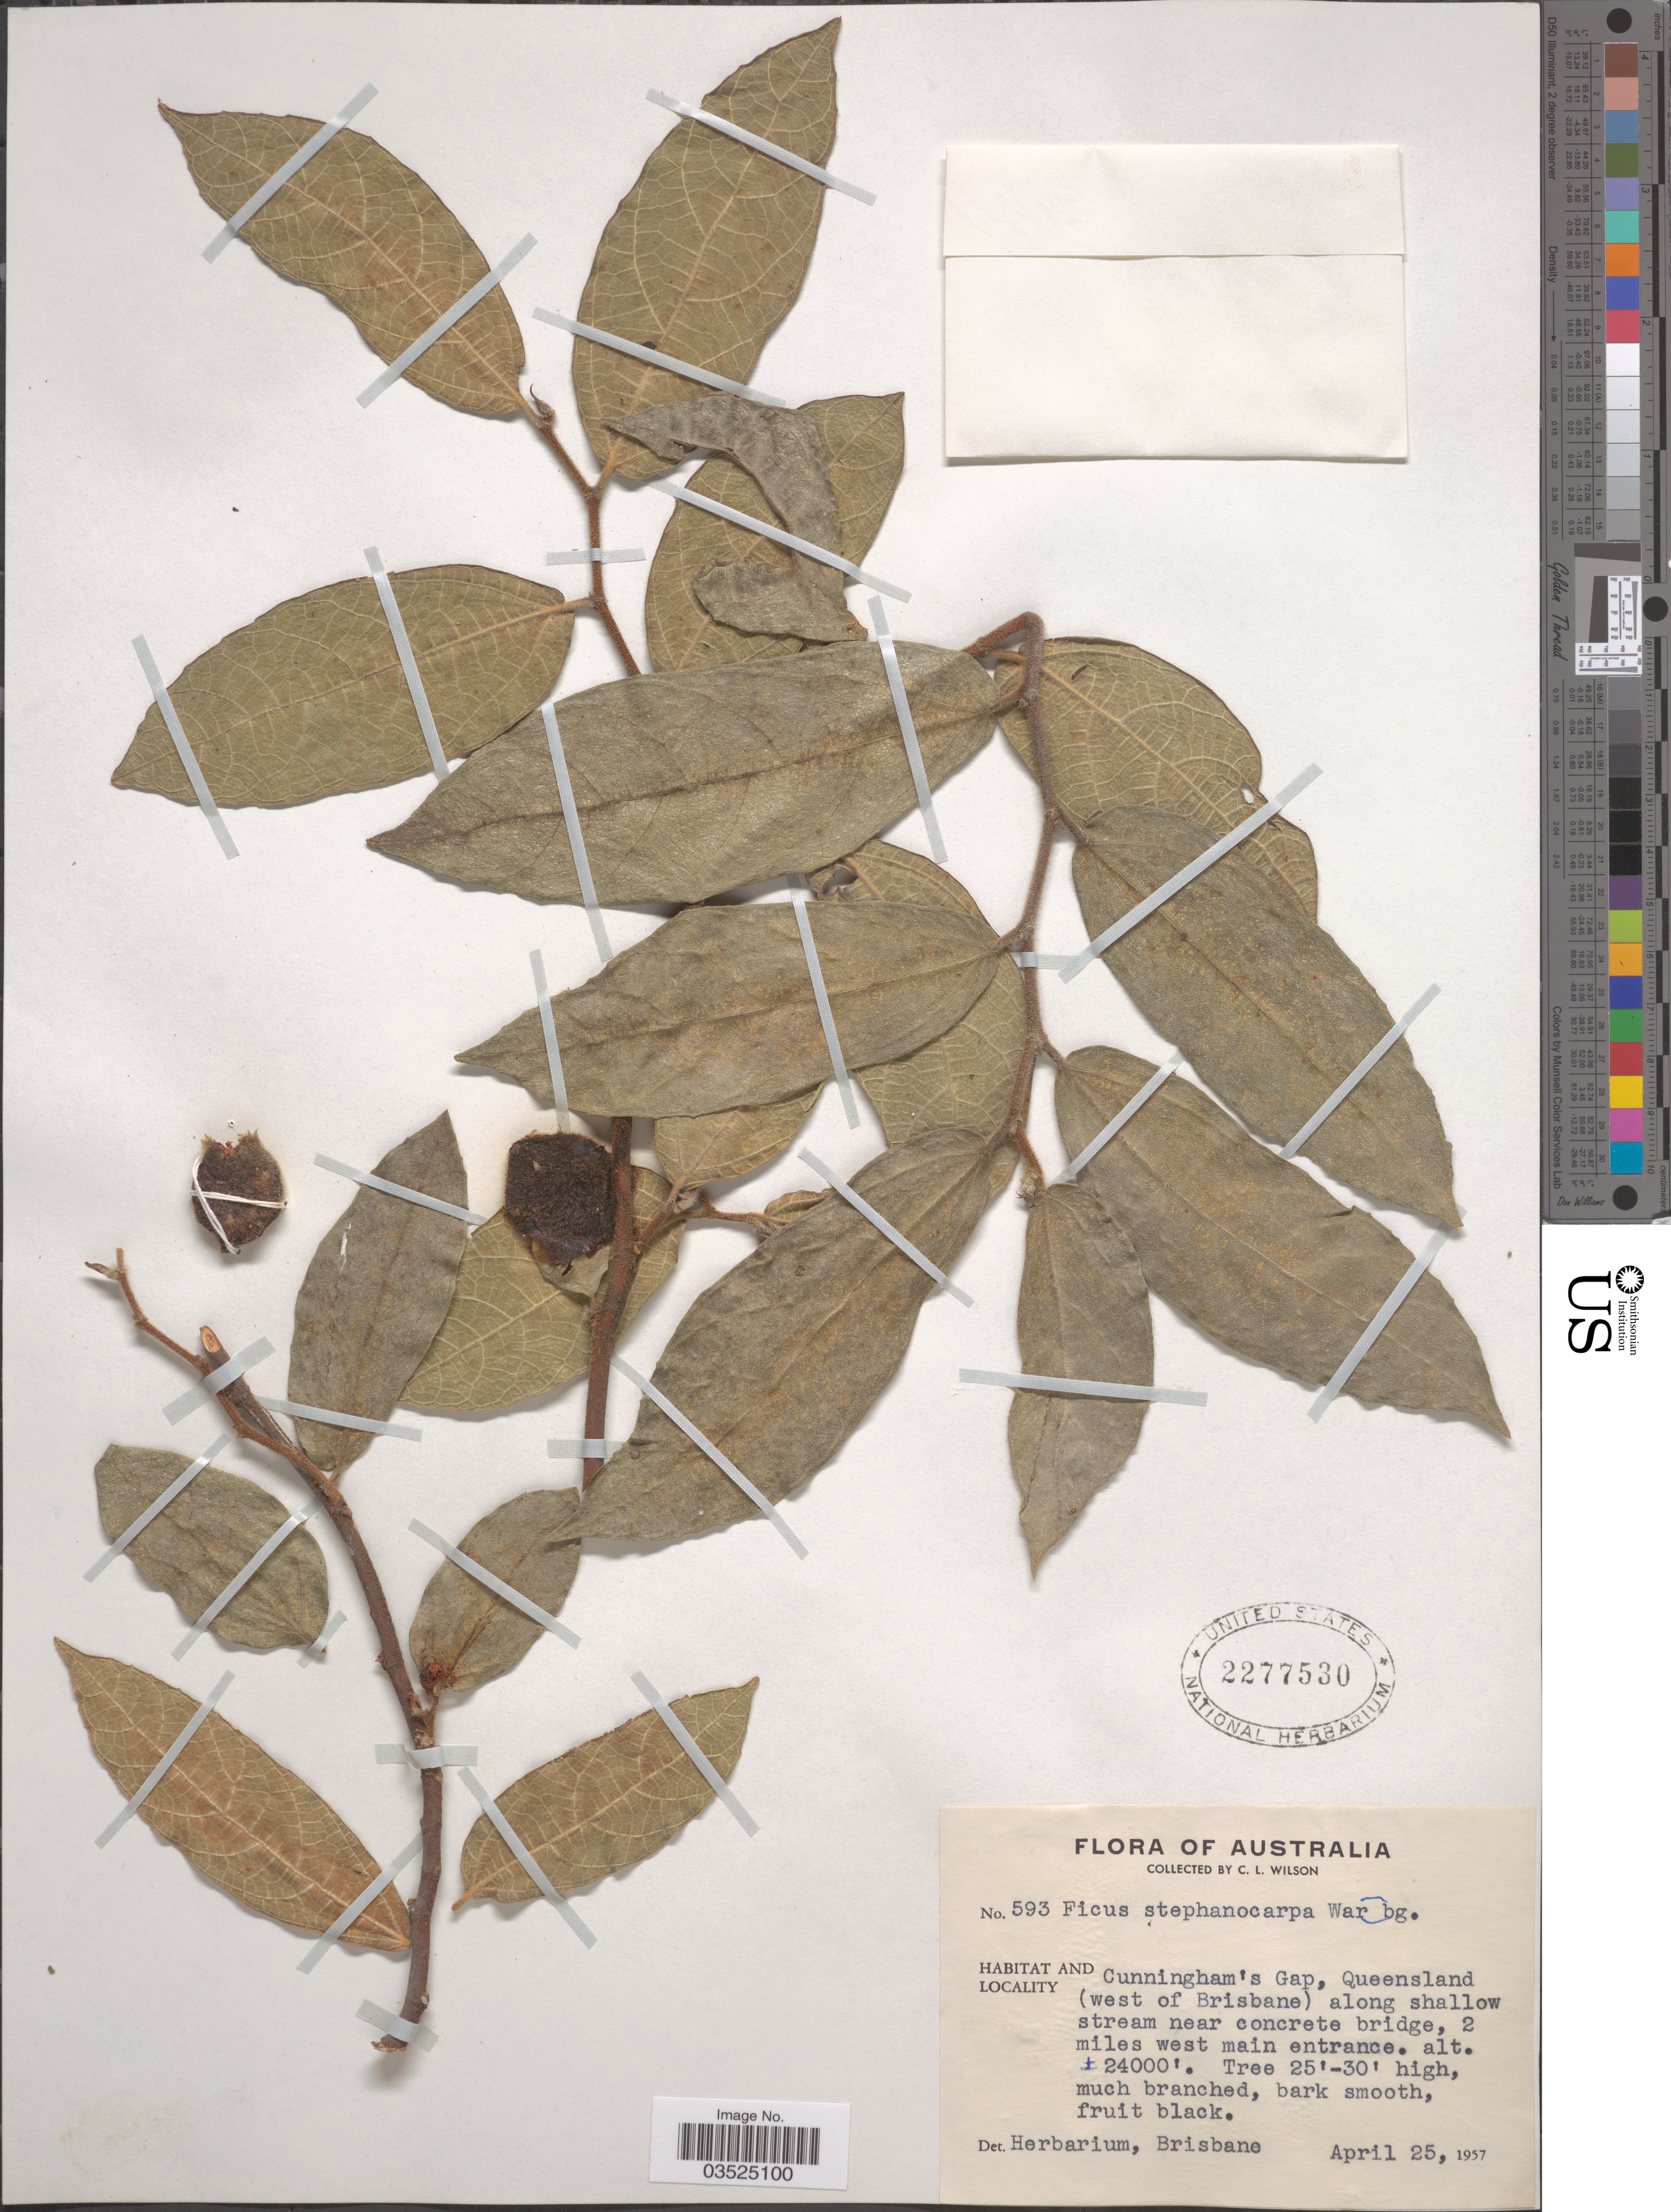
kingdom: Plantae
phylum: Tracheophyta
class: Magnoliopsida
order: Rosales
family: Moraceae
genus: Ficus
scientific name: Ficus stephanocarpa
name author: Warb.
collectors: C. L. Wilson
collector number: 593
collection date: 1957-04-25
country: Australia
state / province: Queensland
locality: Cunningham's Gap, Queensland (west of Brisbane) along shallow stream near concrete bridge, 2 miles west main entrance.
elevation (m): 7315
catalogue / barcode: US 2277530